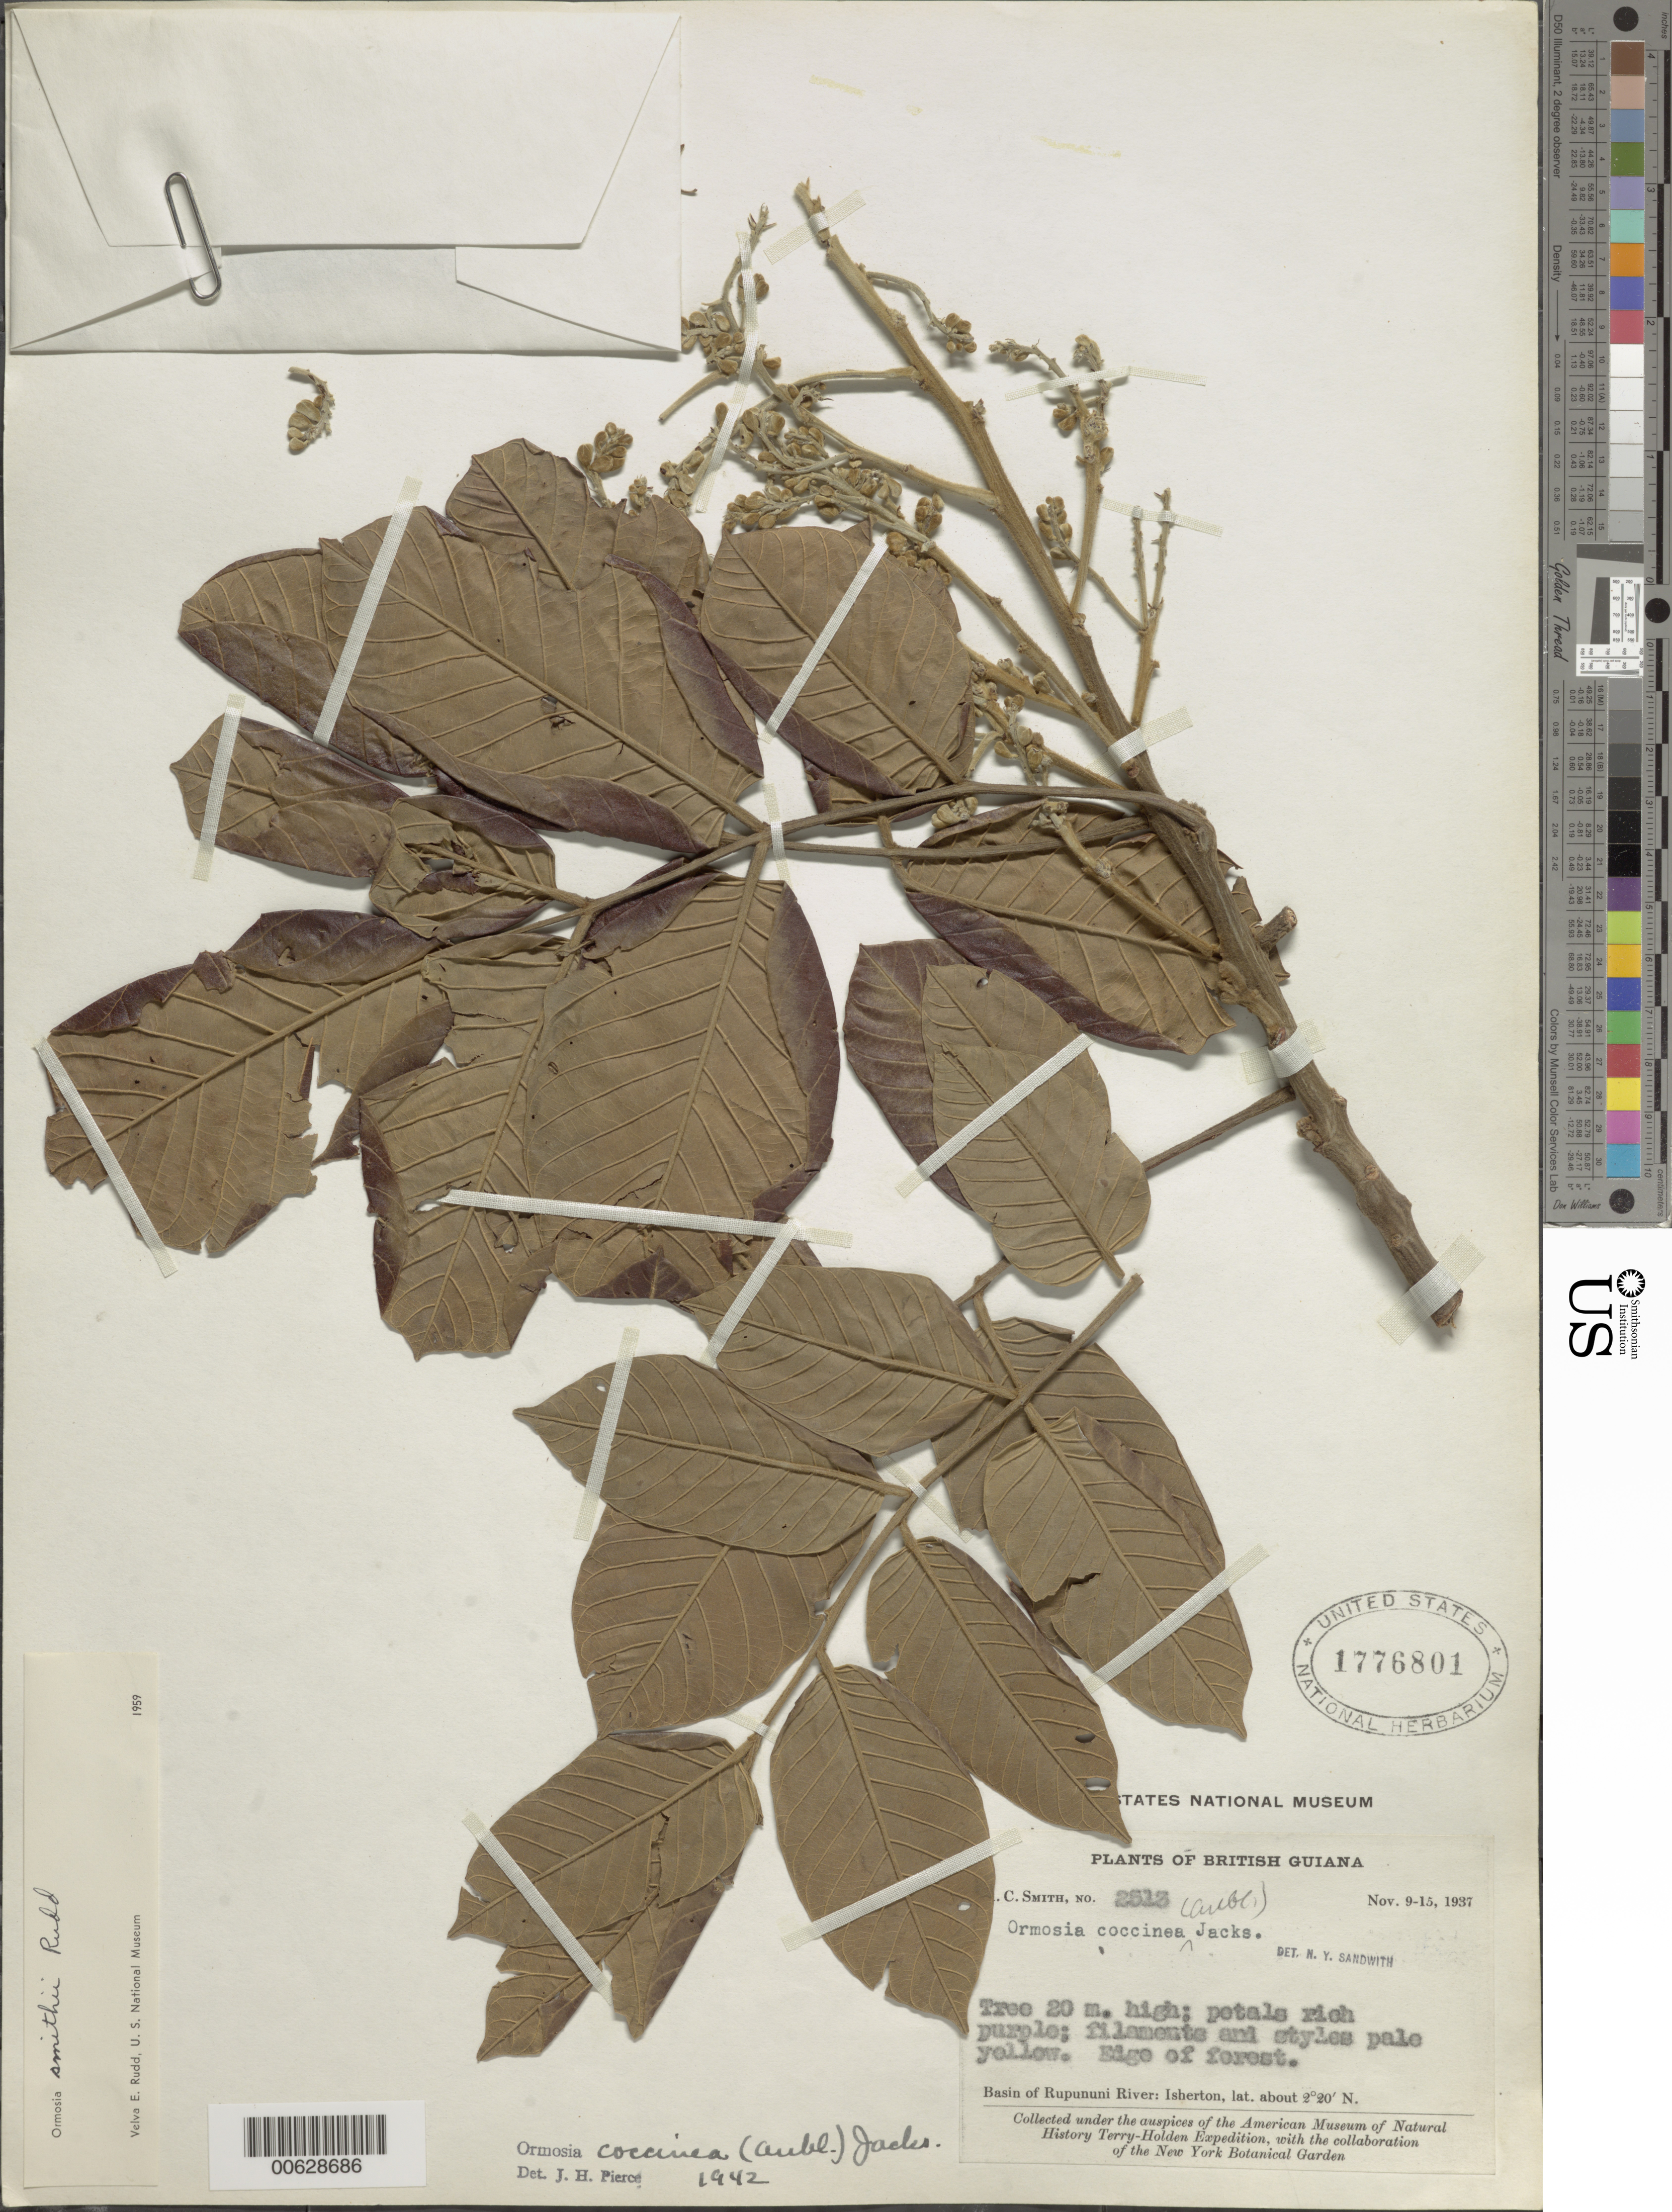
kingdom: Plantae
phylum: Tracheophyta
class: Magnoliopsida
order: Fabales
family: Fabaceae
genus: Ormosia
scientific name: Ormosia smithii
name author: Rudd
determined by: Rudd, V. E.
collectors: A. C. Smith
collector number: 2513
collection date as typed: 9-Nov-37 to 15-Nov-37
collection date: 1937-11-09/1937-11-15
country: Guyana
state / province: U. Takutu-U. Essequibo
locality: Isherton, basin of Rupununi River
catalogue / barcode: US 1776801